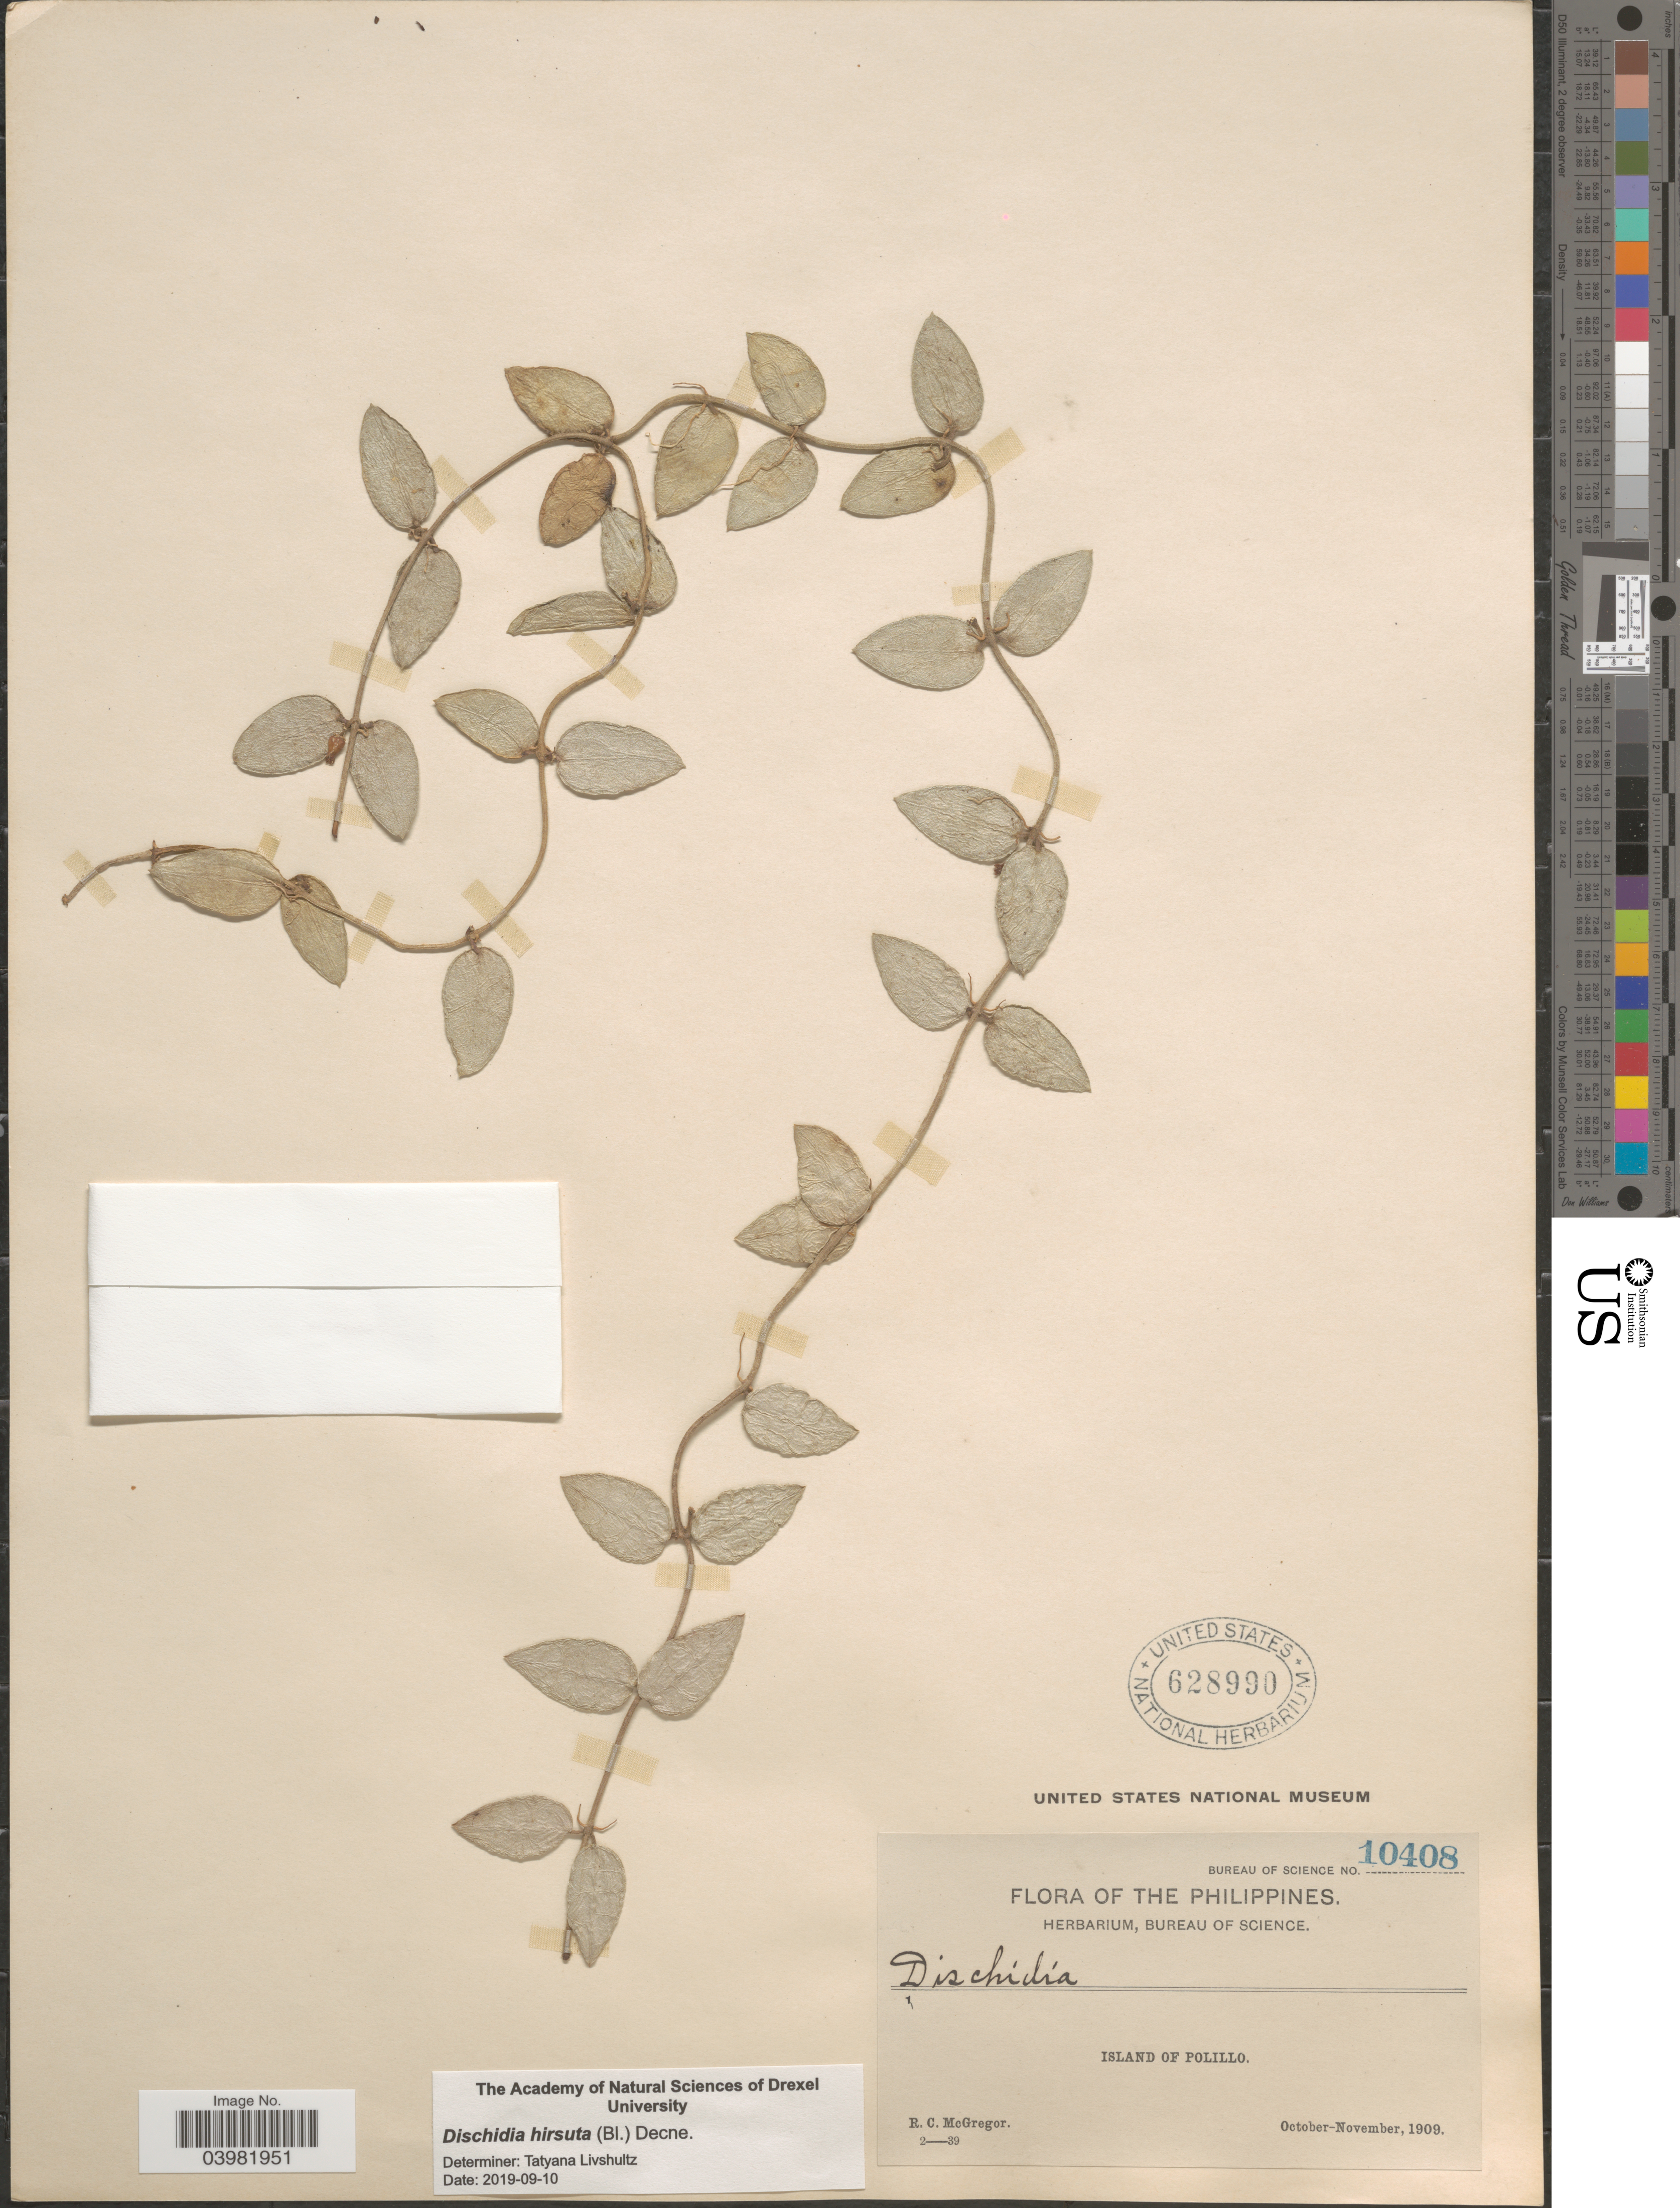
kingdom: Plantae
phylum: Tracheophyta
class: Magnoliopsida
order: Gentianales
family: Apocynaceae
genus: Dischidia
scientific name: Dischidia hirsuta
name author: (Blume) Decne.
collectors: R. C. McGregor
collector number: Bureau of Science 10408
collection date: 1909-10/1909-11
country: Philippines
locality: Island of Polillo.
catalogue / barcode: US 628990